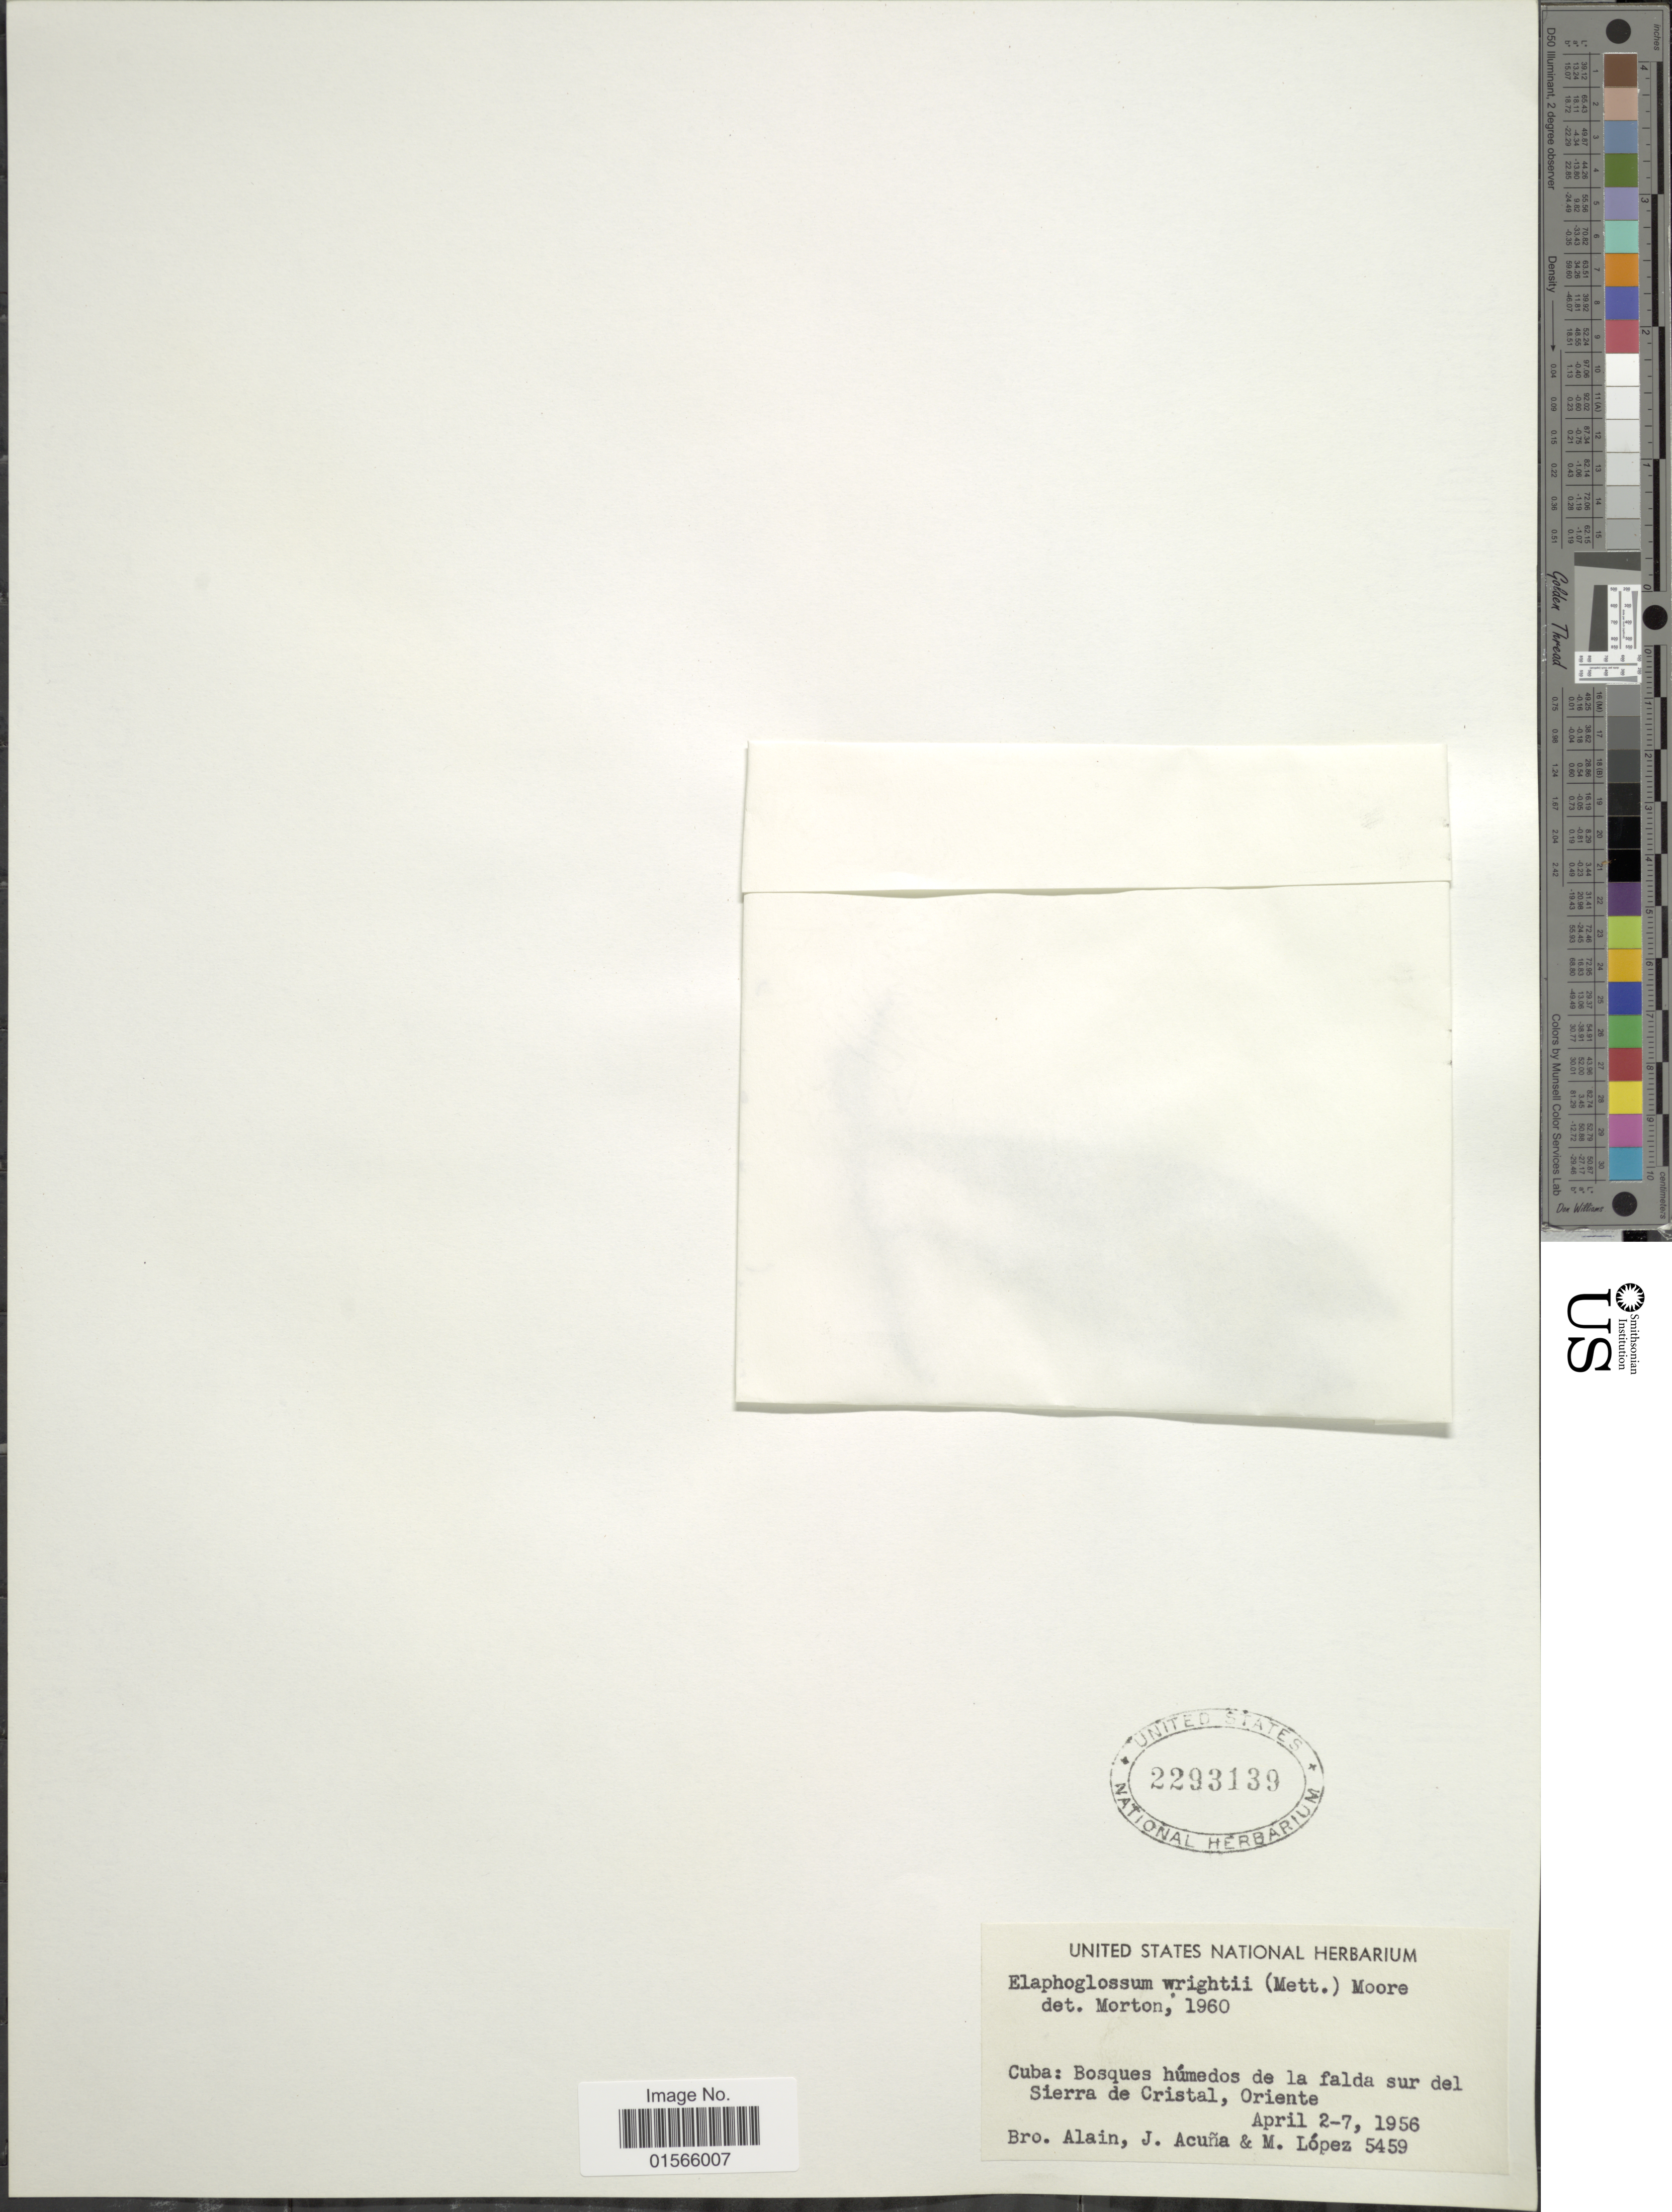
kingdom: Plantae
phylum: Tracheophyta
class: Polypodiopsida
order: Polypodiales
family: Dryopteridaceae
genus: Elaphoglossum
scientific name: Elaphoglossum wrightii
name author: (Mett. ex D.C. Eaton) T. Moore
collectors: A. H. Liogier, J. Acuña & M. López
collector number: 5459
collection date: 1956-04-02/1956-04-07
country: Cuba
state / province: Oriente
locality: Bosques húmedos de la falda sur del Sierra de Cristal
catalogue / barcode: US 2293139